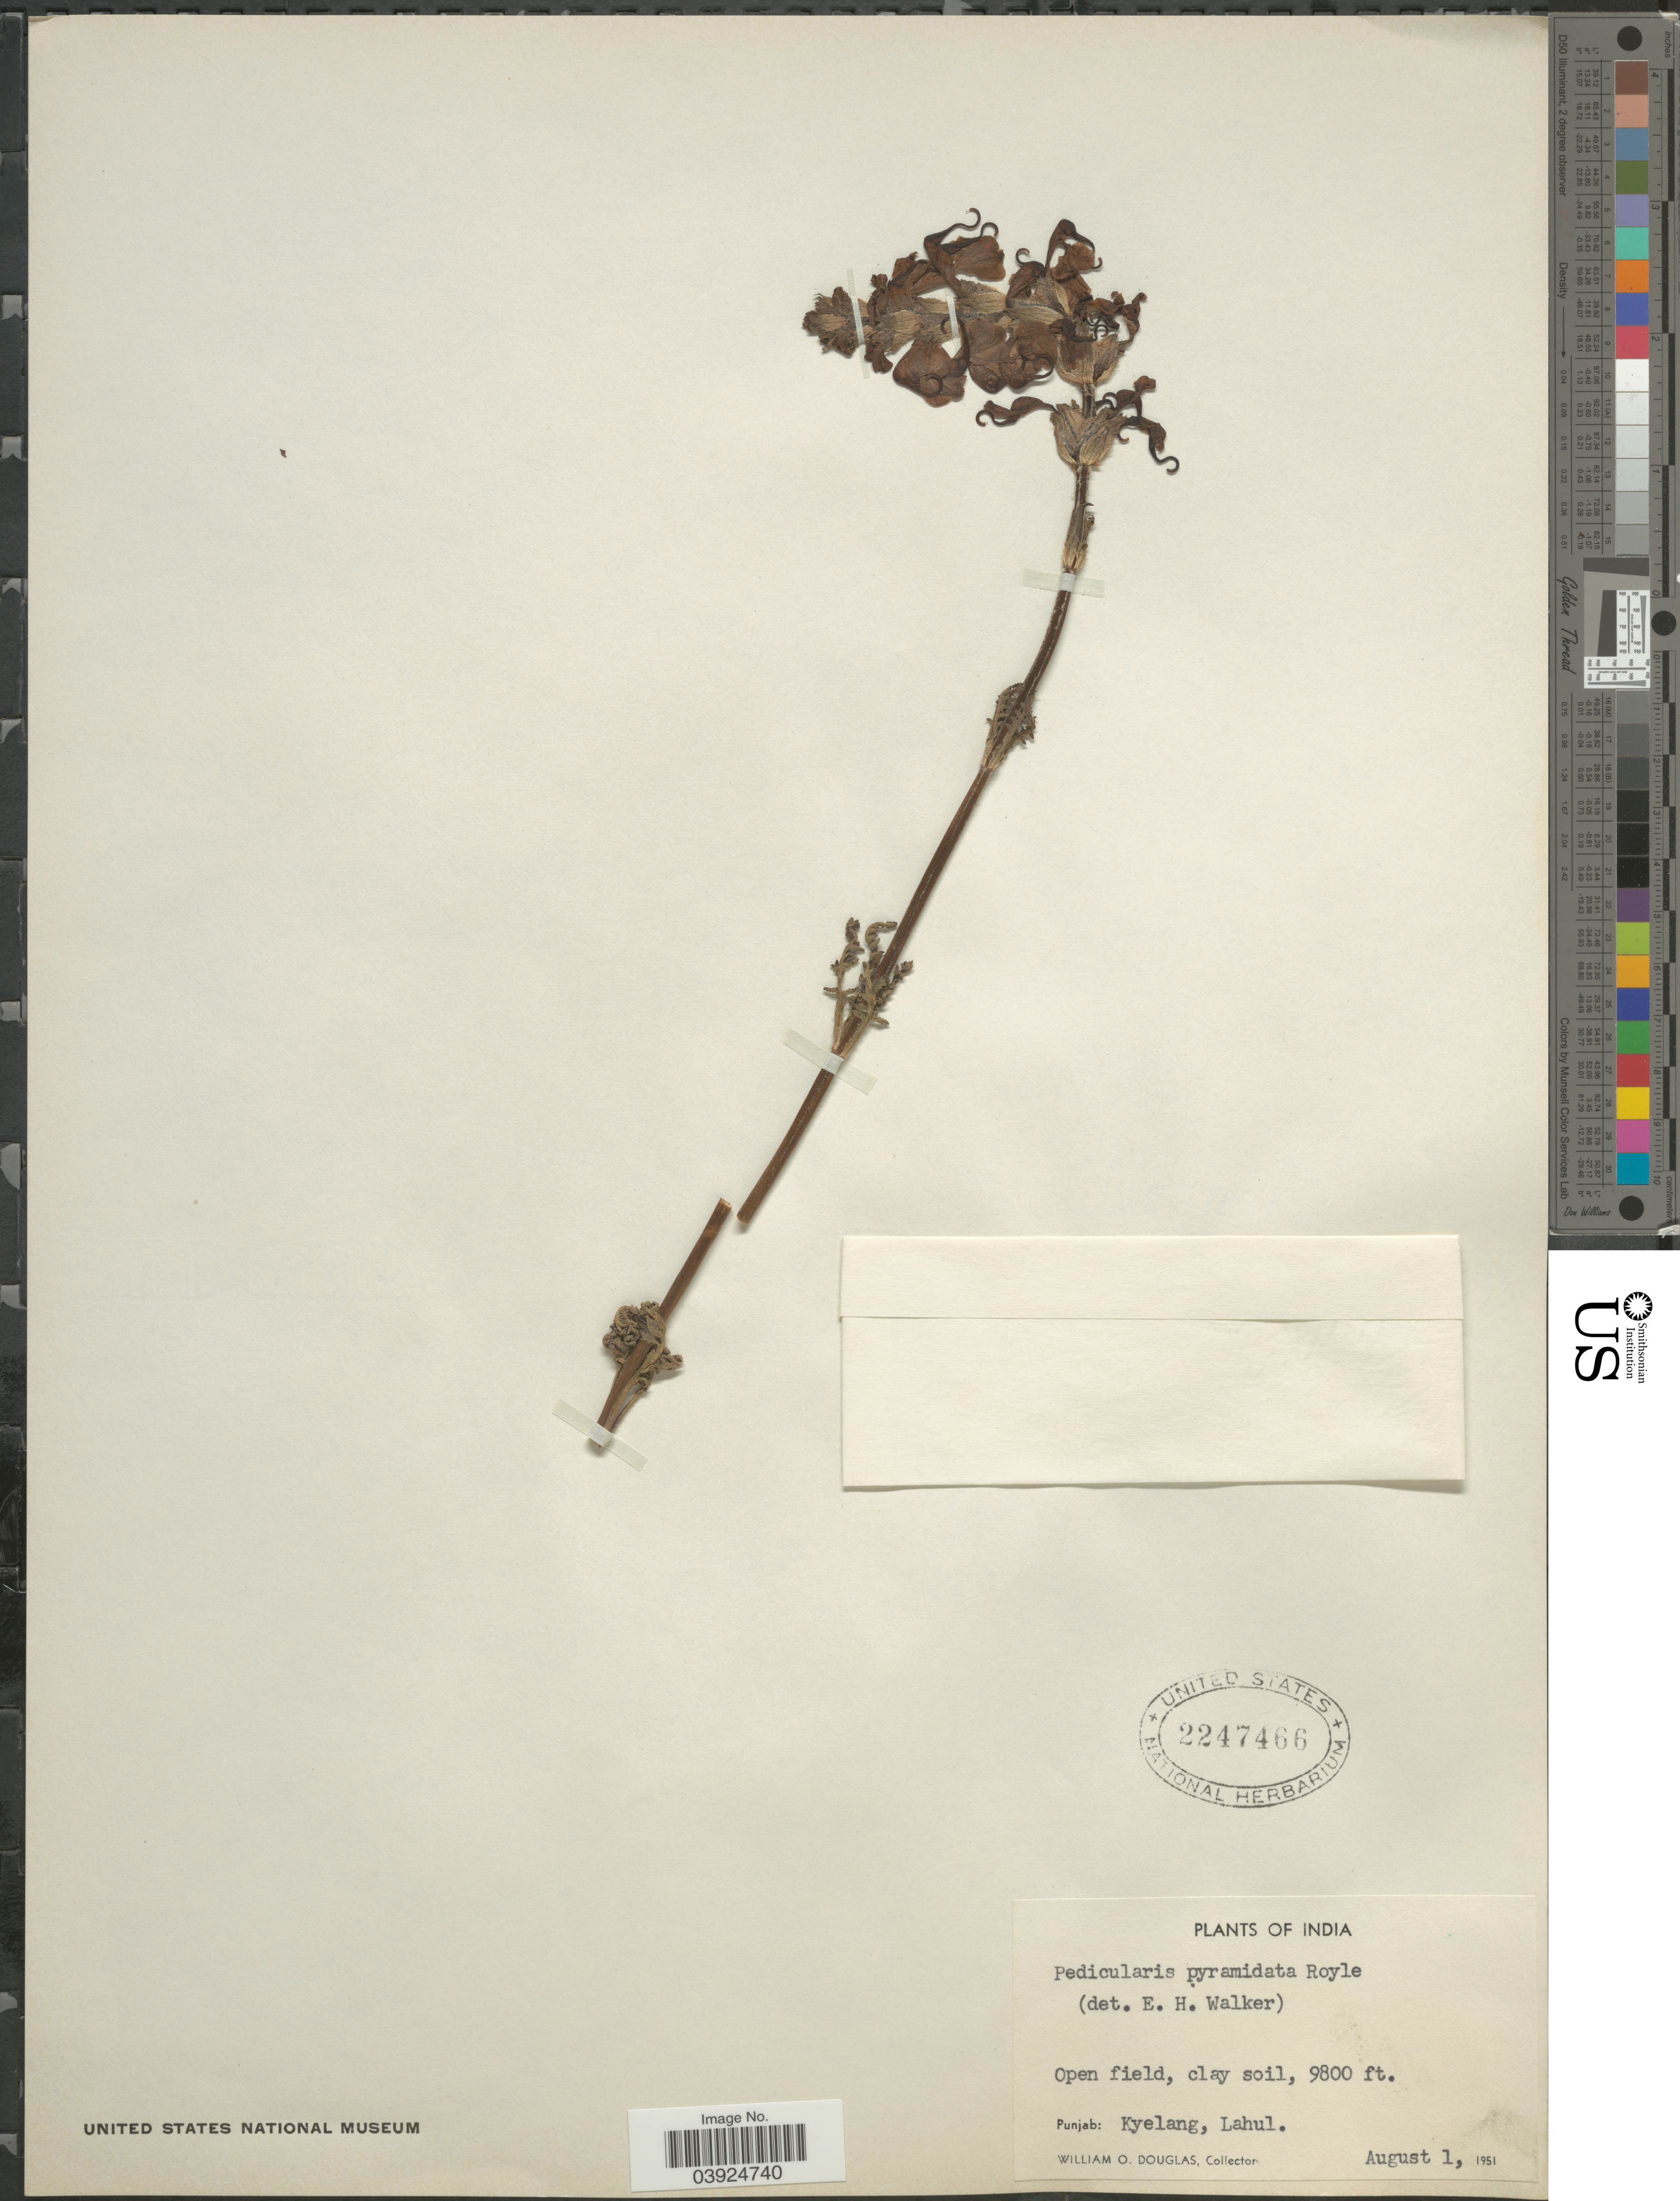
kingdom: Plantae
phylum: Tracheophyta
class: Magnoliopsida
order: Lamiales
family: Orobanchaceae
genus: Pedicularis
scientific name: Pedicularis pyramidata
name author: Royle ex Benth.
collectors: W. Douglas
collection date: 1951-08-01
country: India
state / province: Punjab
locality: Kyelang, Lahul.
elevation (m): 2987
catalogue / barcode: US 2247466